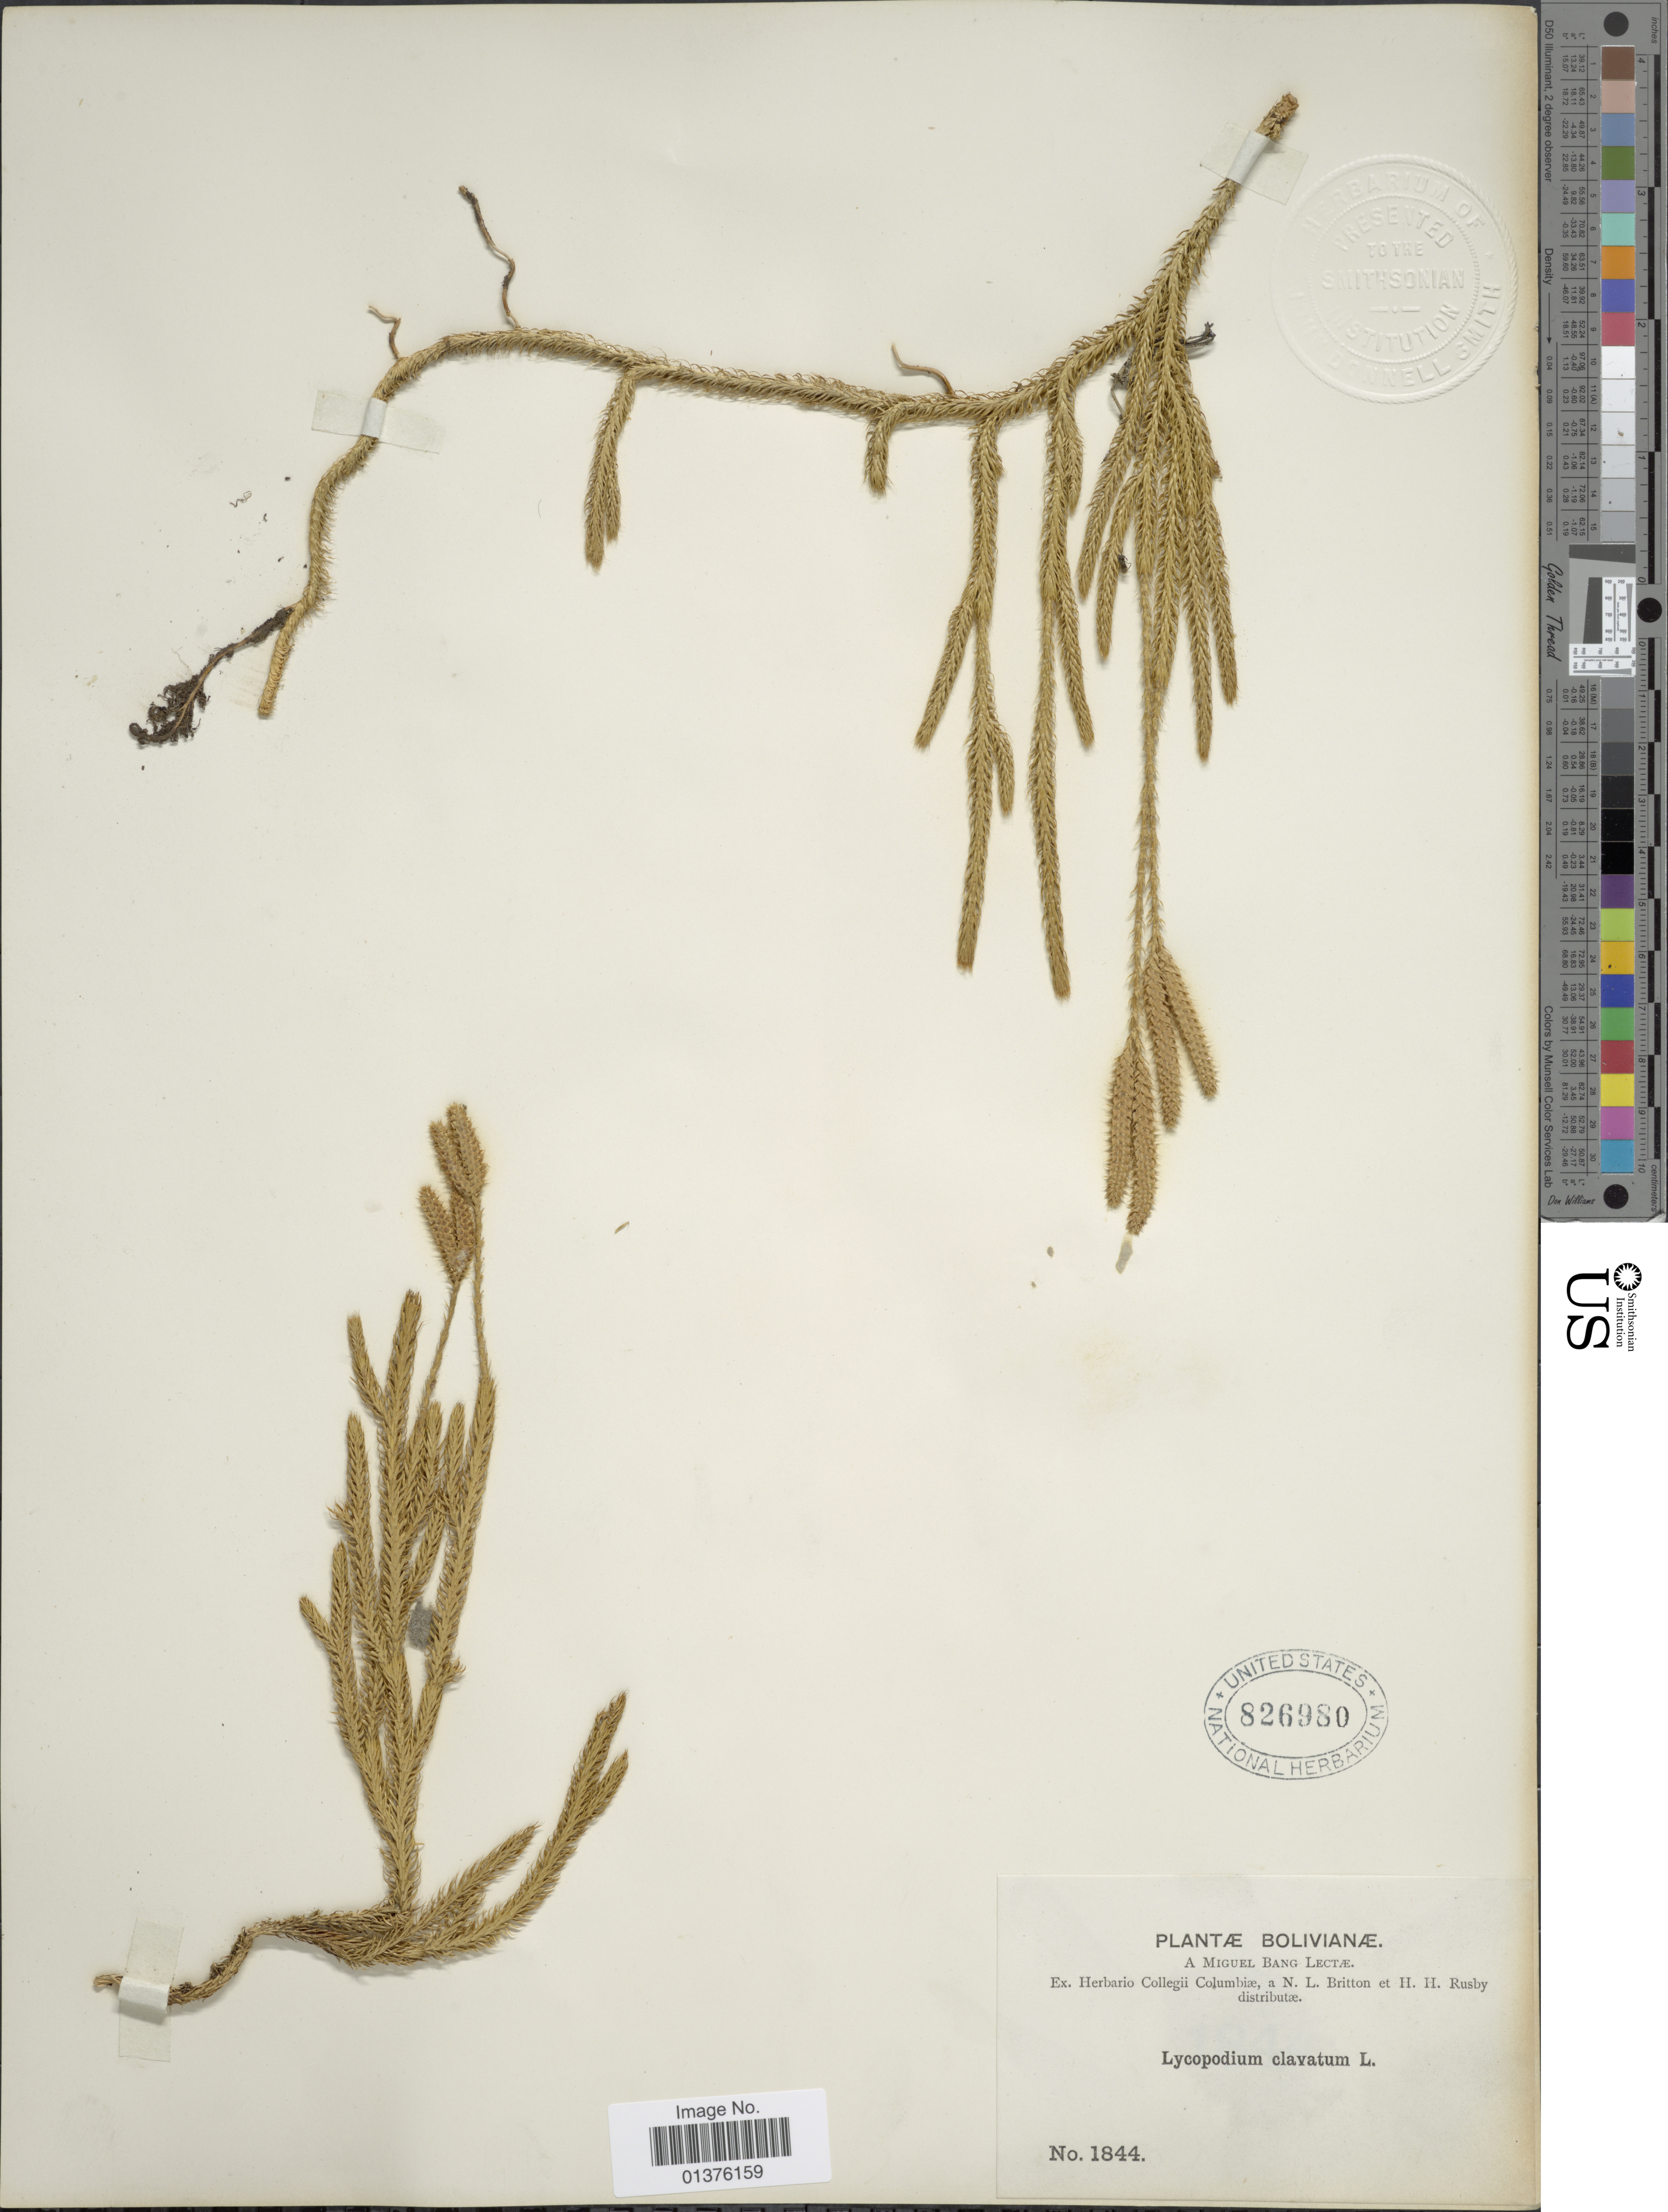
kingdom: Plantae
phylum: Tracheophyta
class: Lycopodiopsida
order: Lycopodiales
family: Lycopodiaceae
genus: Lycopodium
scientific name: Lycopodium clavatum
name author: L.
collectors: N. Britton & H. H. Rusby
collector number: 1844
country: Bolivia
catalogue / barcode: US 826980